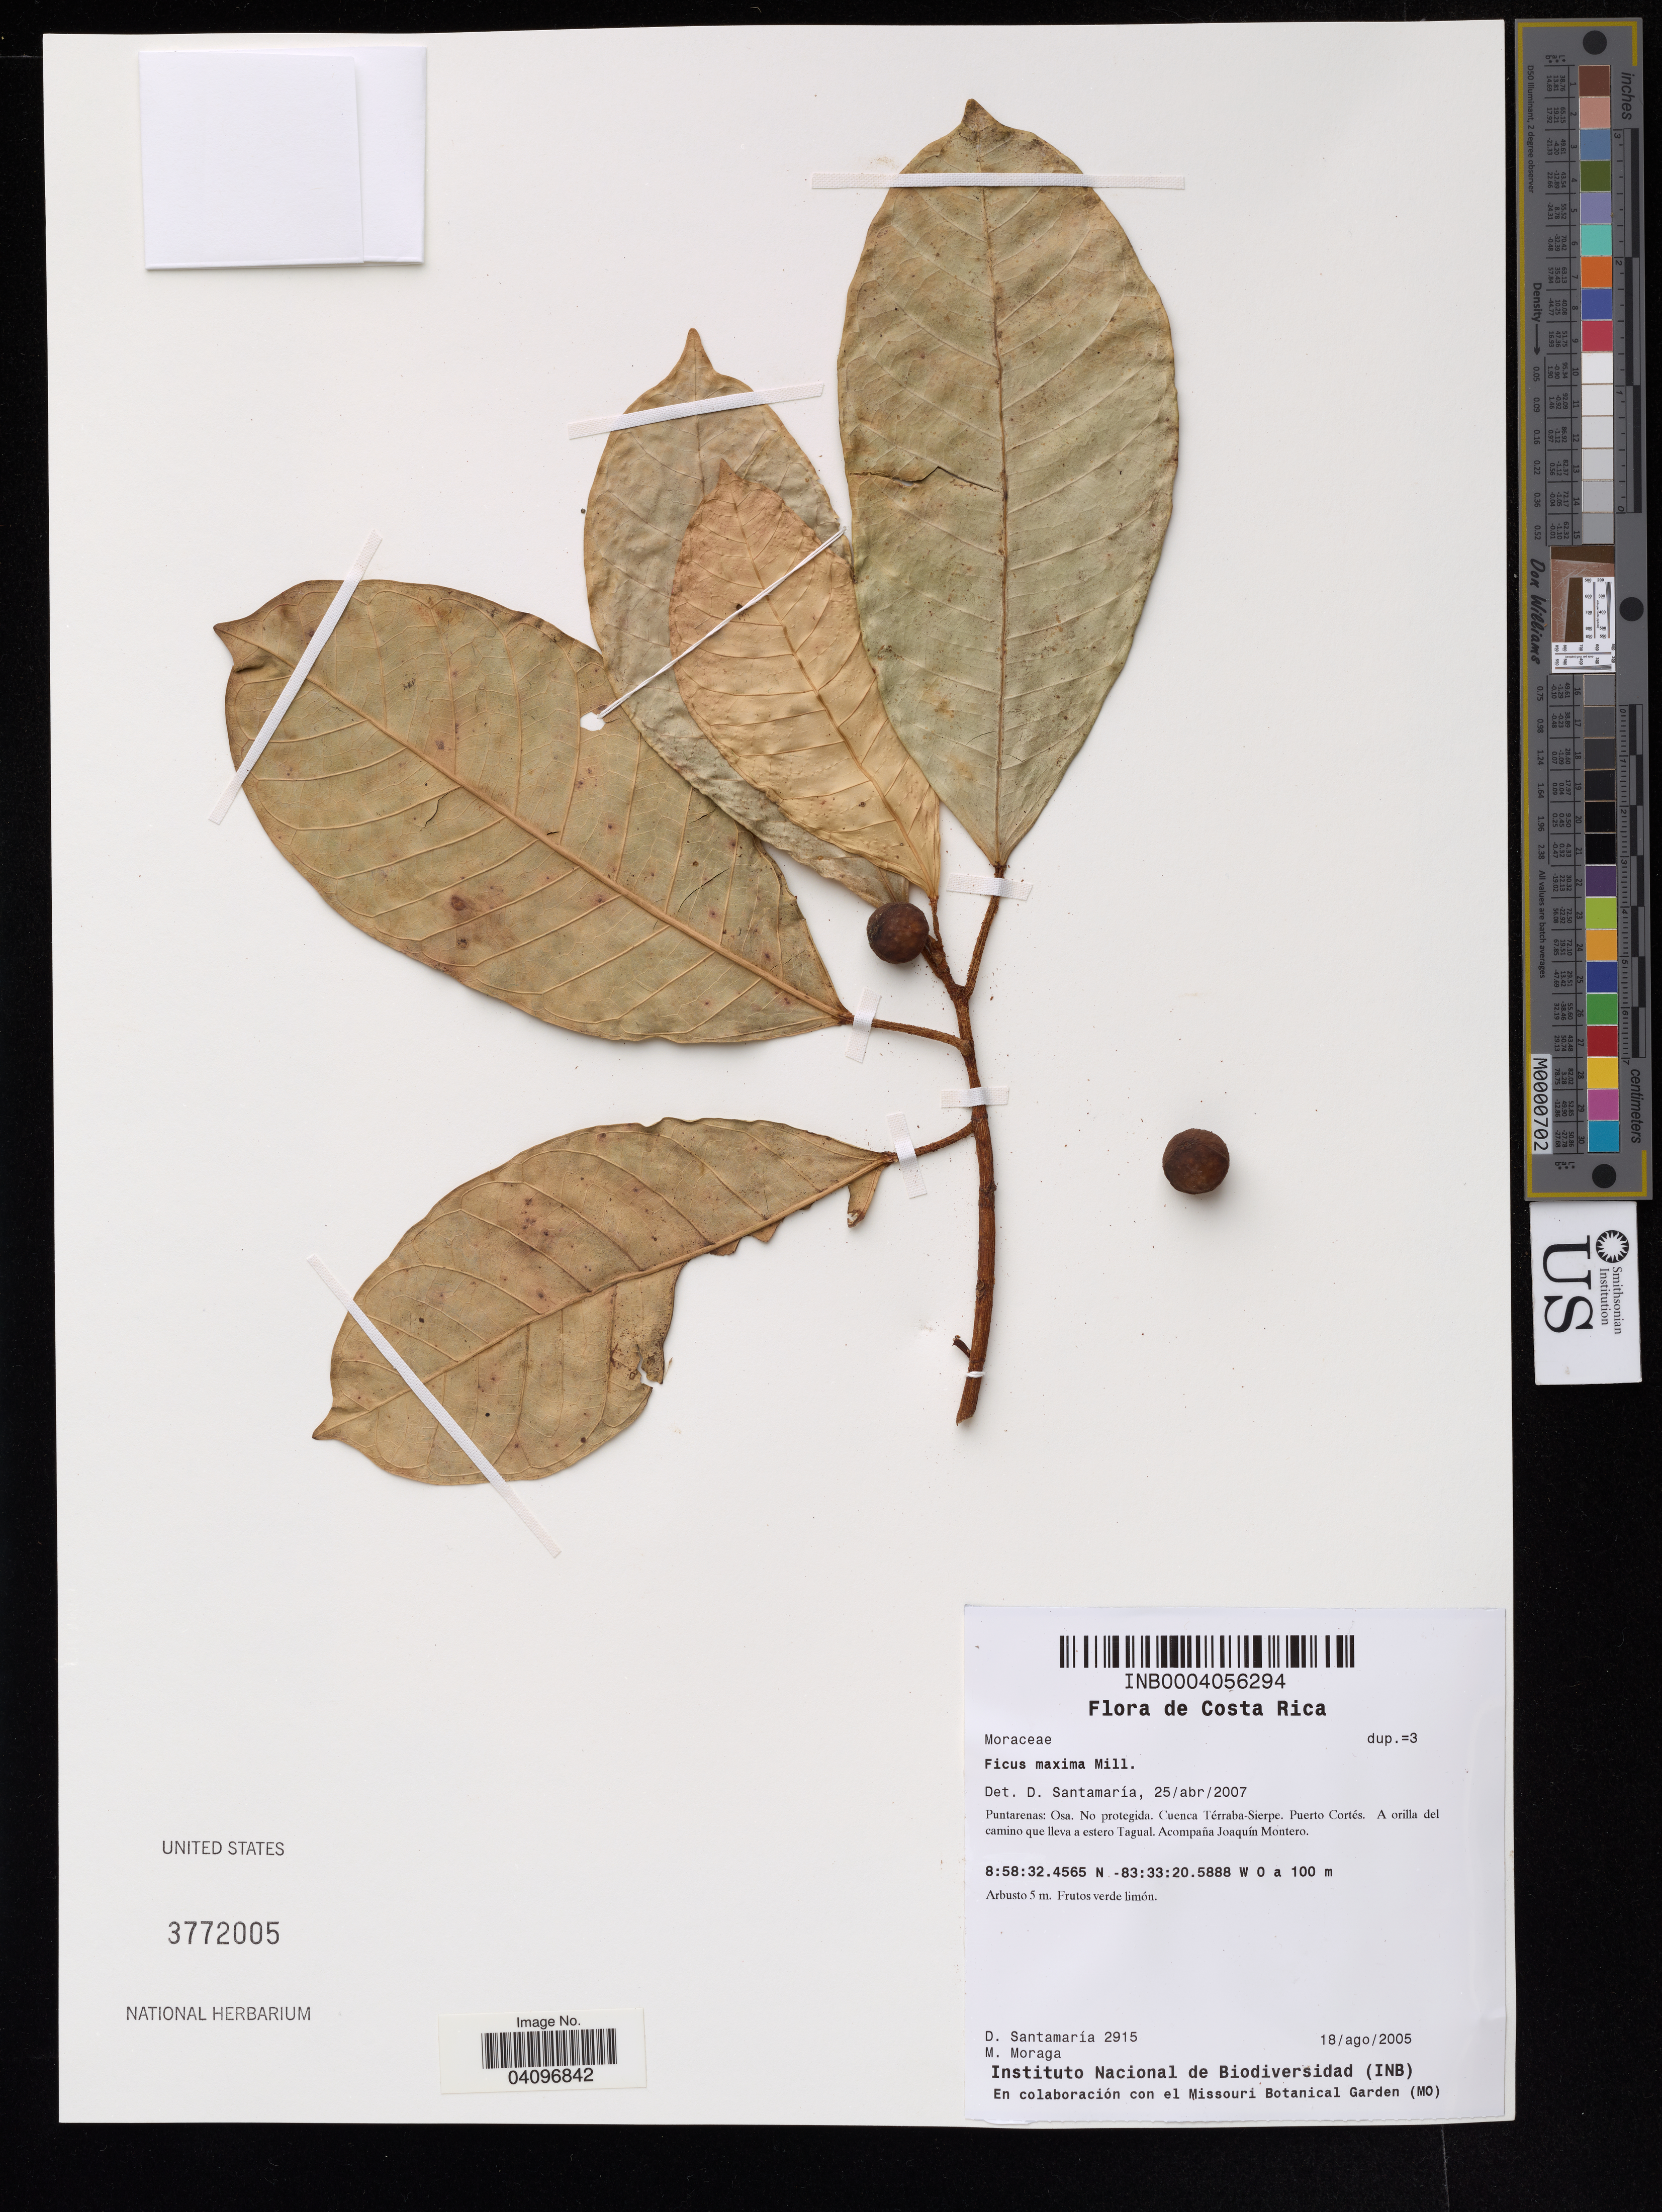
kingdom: Plantae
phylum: Tracheophyta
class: Magnoliopsida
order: Rosales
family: Moraceae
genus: Ficus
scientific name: Ficus maxima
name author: Mill.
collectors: D. Santamaria & M. Moraga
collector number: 2915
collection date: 2005-08-18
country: Costa Rica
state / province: Puntarenas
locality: Osa. No protegida. Cuenca Térraba-Sierpe. Puerto Cortés. A orilla del camino que lleva a estero Tagual. Acompaña Joaquín Montero.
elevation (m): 100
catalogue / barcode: US 3772005